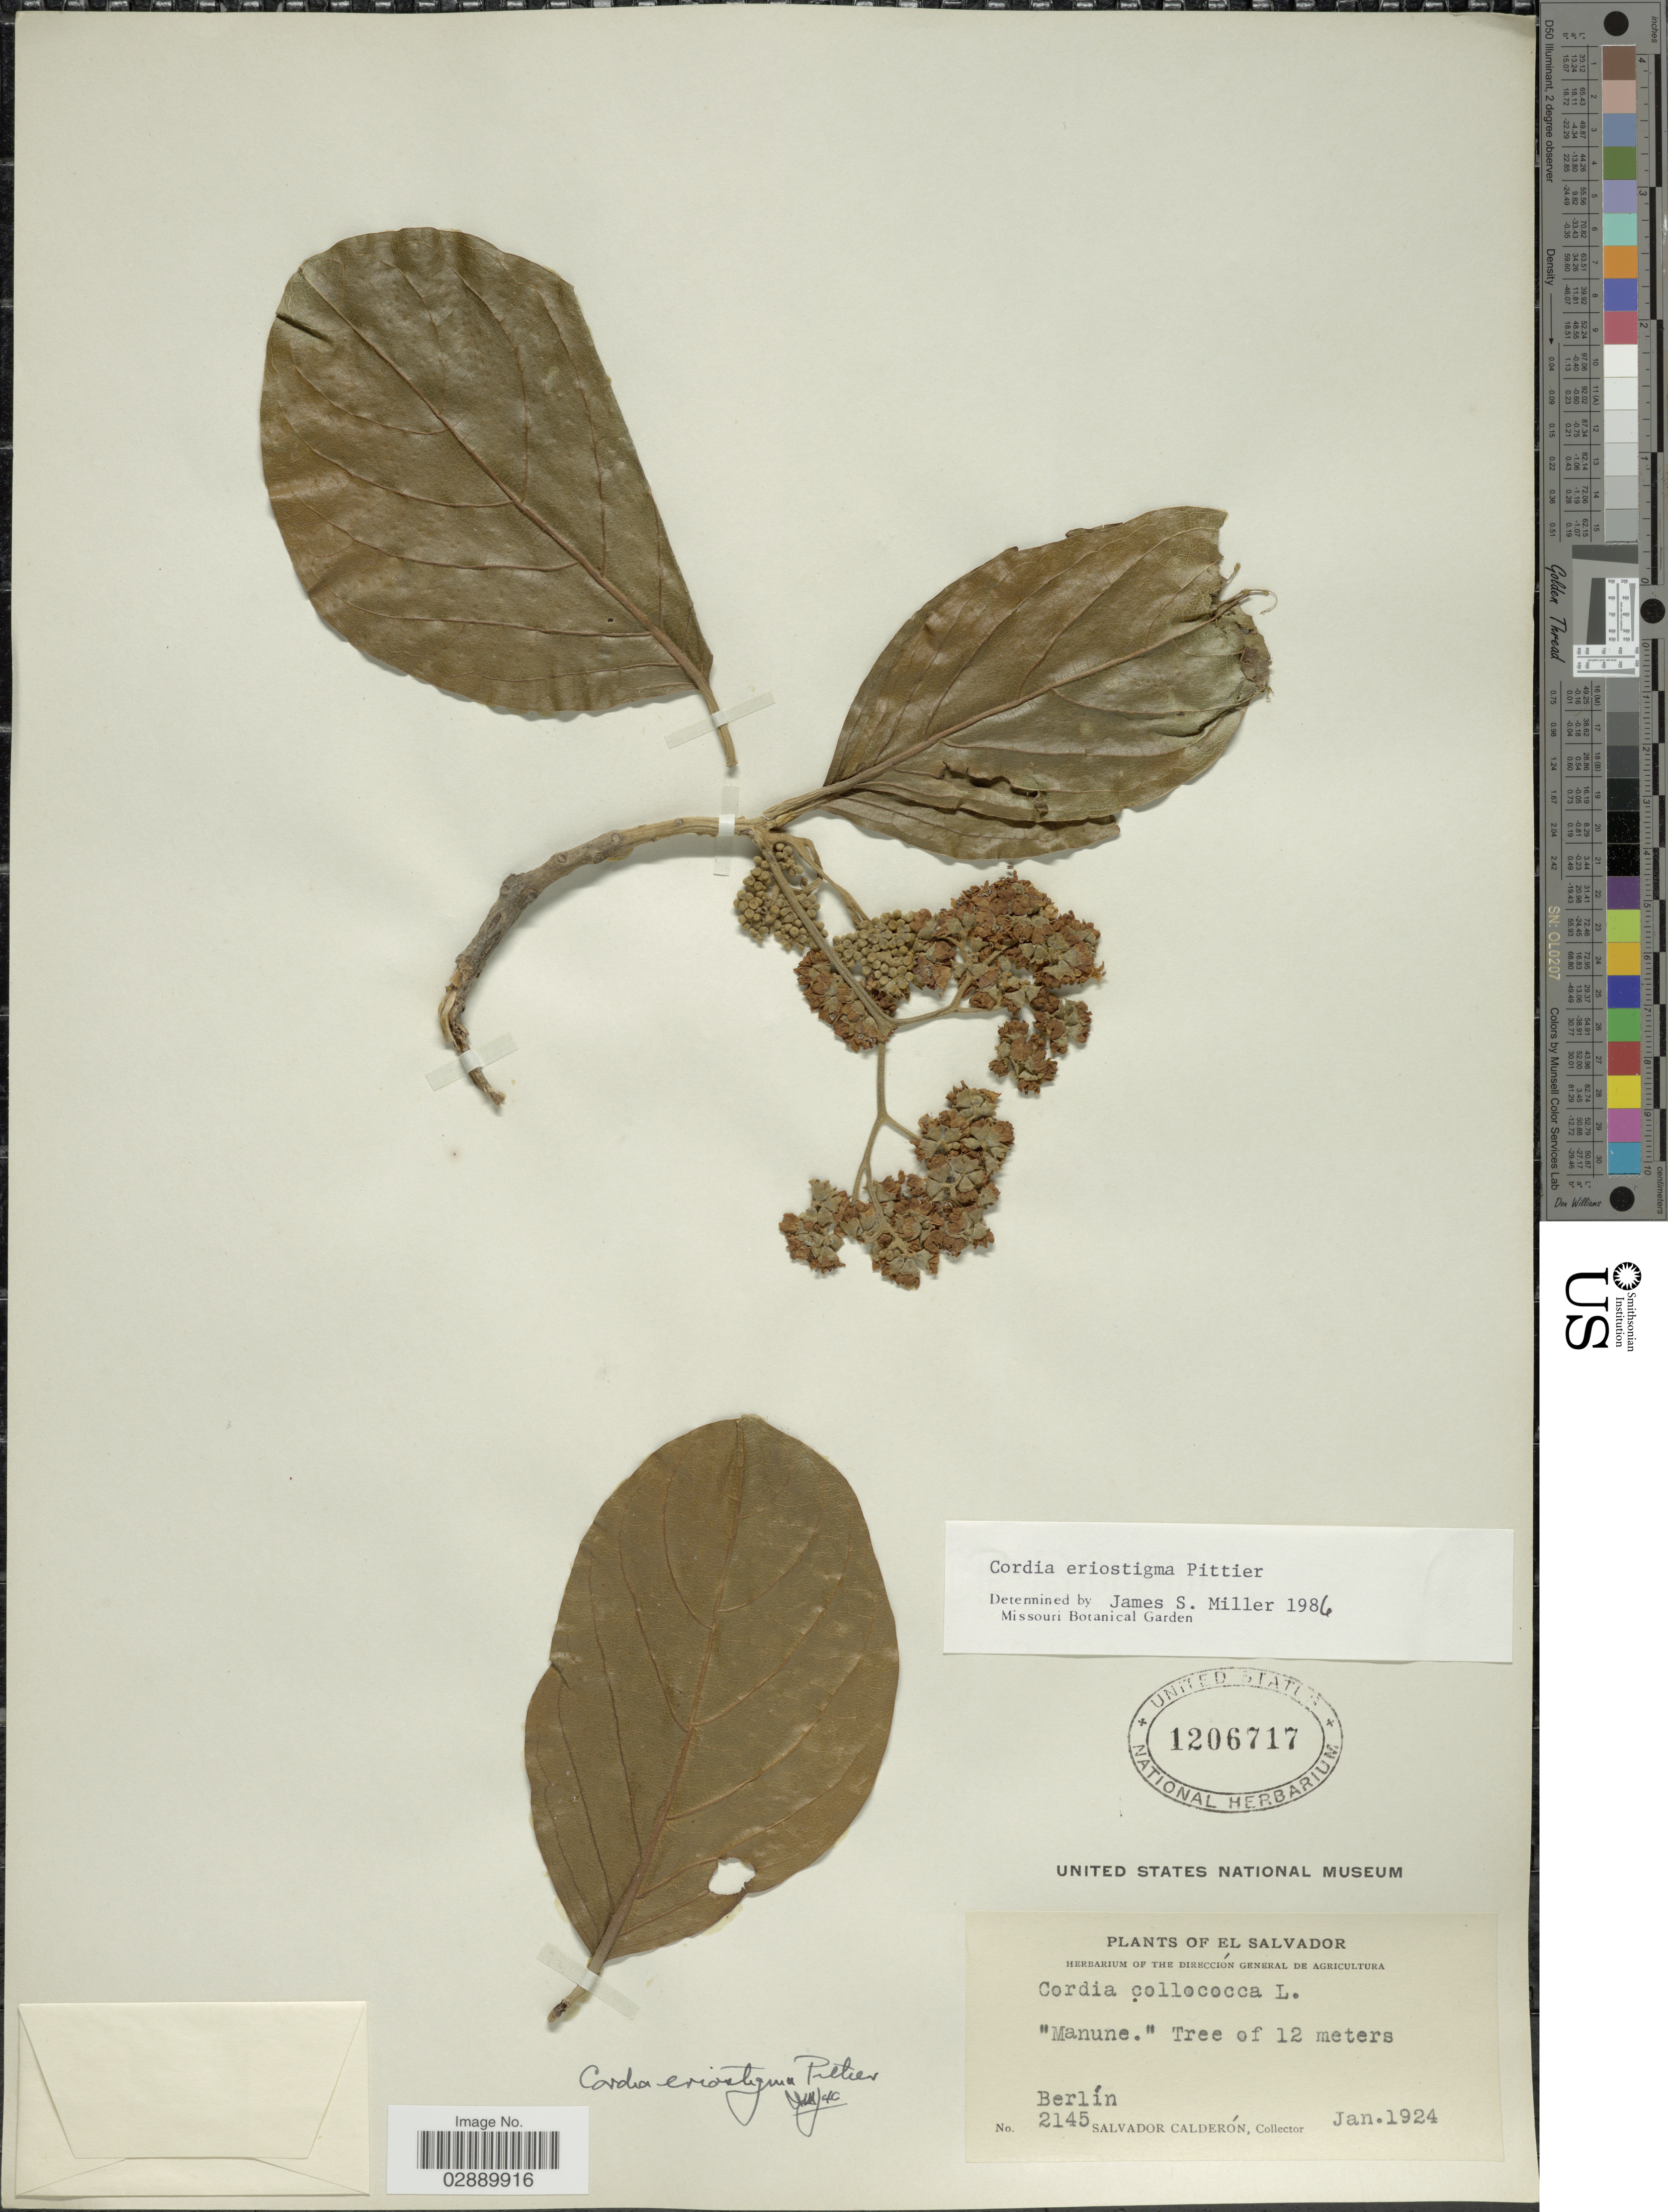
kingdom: Plantae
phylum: Tracheophyta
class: Magnoliopsida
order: Boraginales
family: Cordiaceae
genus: Cordia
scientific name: Cordia eriostigma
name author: Pittier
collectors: S. Calderón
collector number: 2145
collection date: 1924-01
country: El Salvador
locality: Berlín.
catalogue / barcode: US 1206717